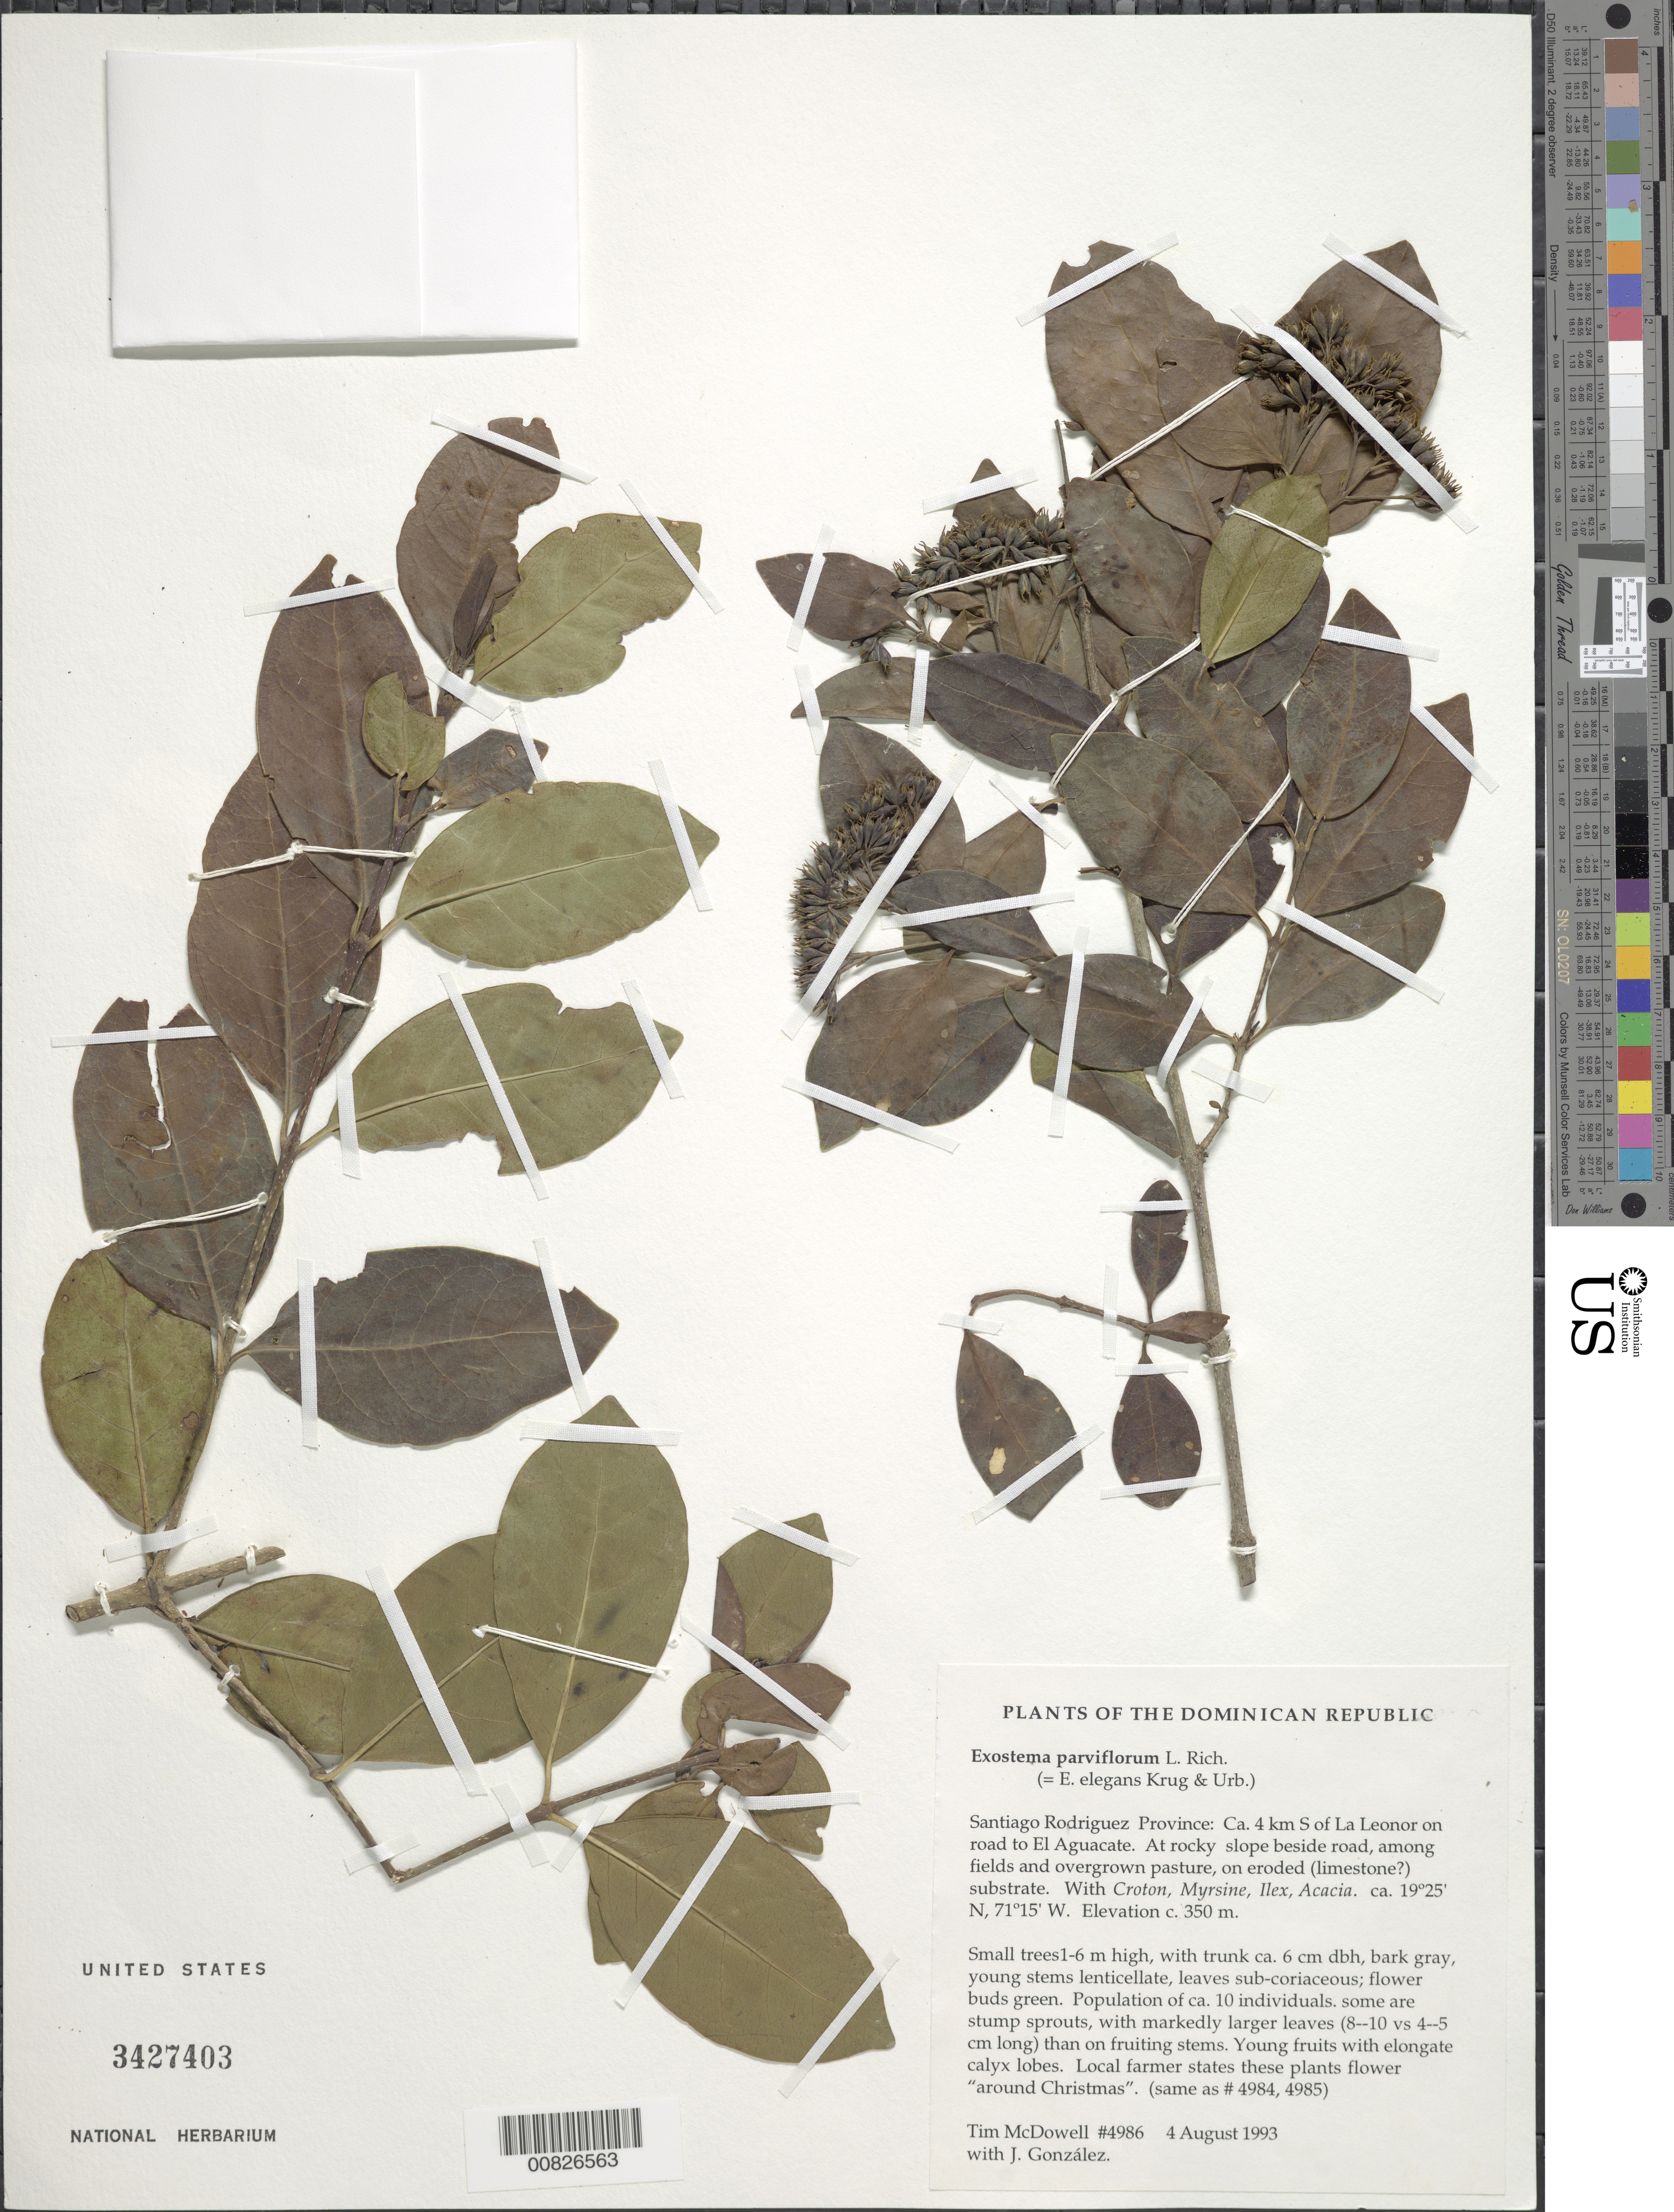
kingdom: Plantae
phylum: Tracheophyta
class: Magnoliopsida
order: Gentianales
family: Rubiaceae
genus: Exostema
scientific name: Exostema parviflorum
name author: A. Rich. ex Humb. & Bonpl.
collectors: T. McDowell & J. González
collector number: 4986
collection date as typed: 04 Aug 1993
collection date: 1993-08-04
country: Dominican Republic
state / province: Santiago Rodríguez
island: Hispaniola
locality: Ca 4 km. S of La Leonor on road to El Aguacate.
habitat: Rocky slope beside road, among fields and overgrown pasture on eroded substrate (limestone?)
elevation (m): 350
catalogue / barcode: US 3427403